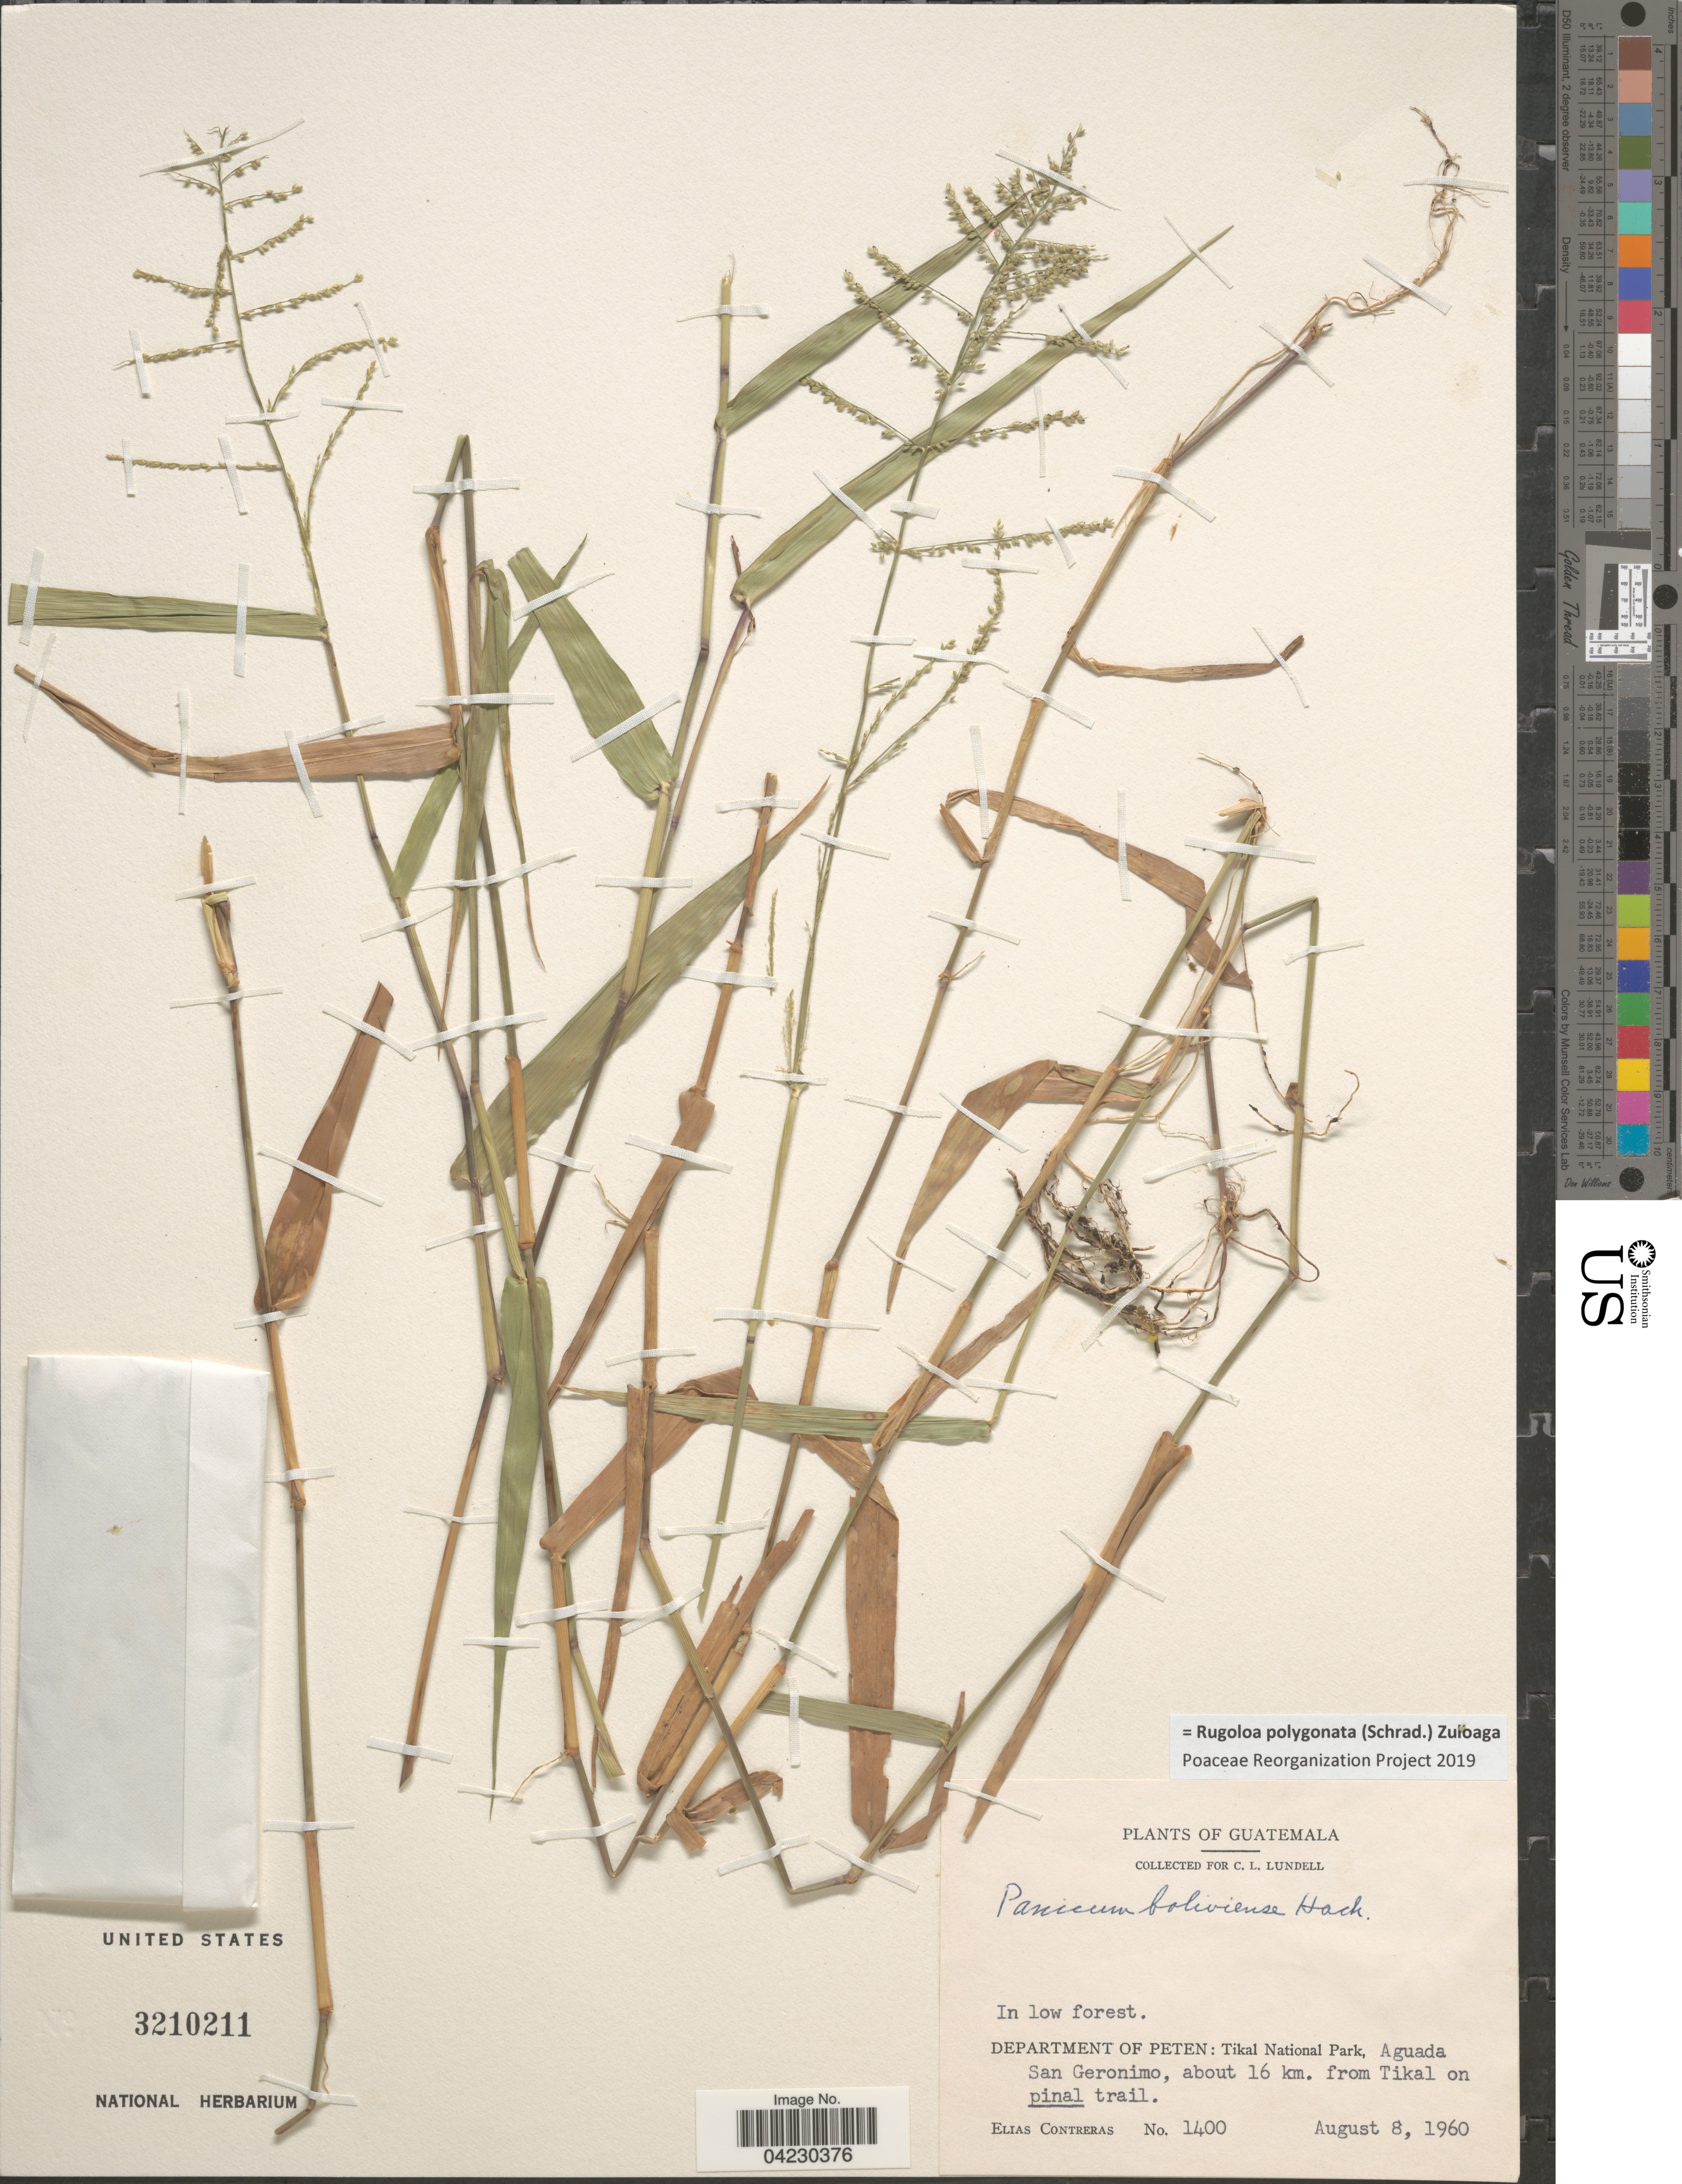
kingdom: Plantae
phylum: Tracheophyta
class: Liliopsida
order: Poales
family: Poaceae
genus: Rugoloa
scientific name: Rugoloa polygonata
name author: (Schrad.) Zuloaga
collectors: E. Contreras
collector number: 1400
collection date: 1960-08-08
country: Guatemala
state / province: El Peten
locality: Department of Peten: Tikal National Park, Aguada San Geronimo, about 16 km. from Tikal on pinal trail.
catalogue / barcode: US 3210211